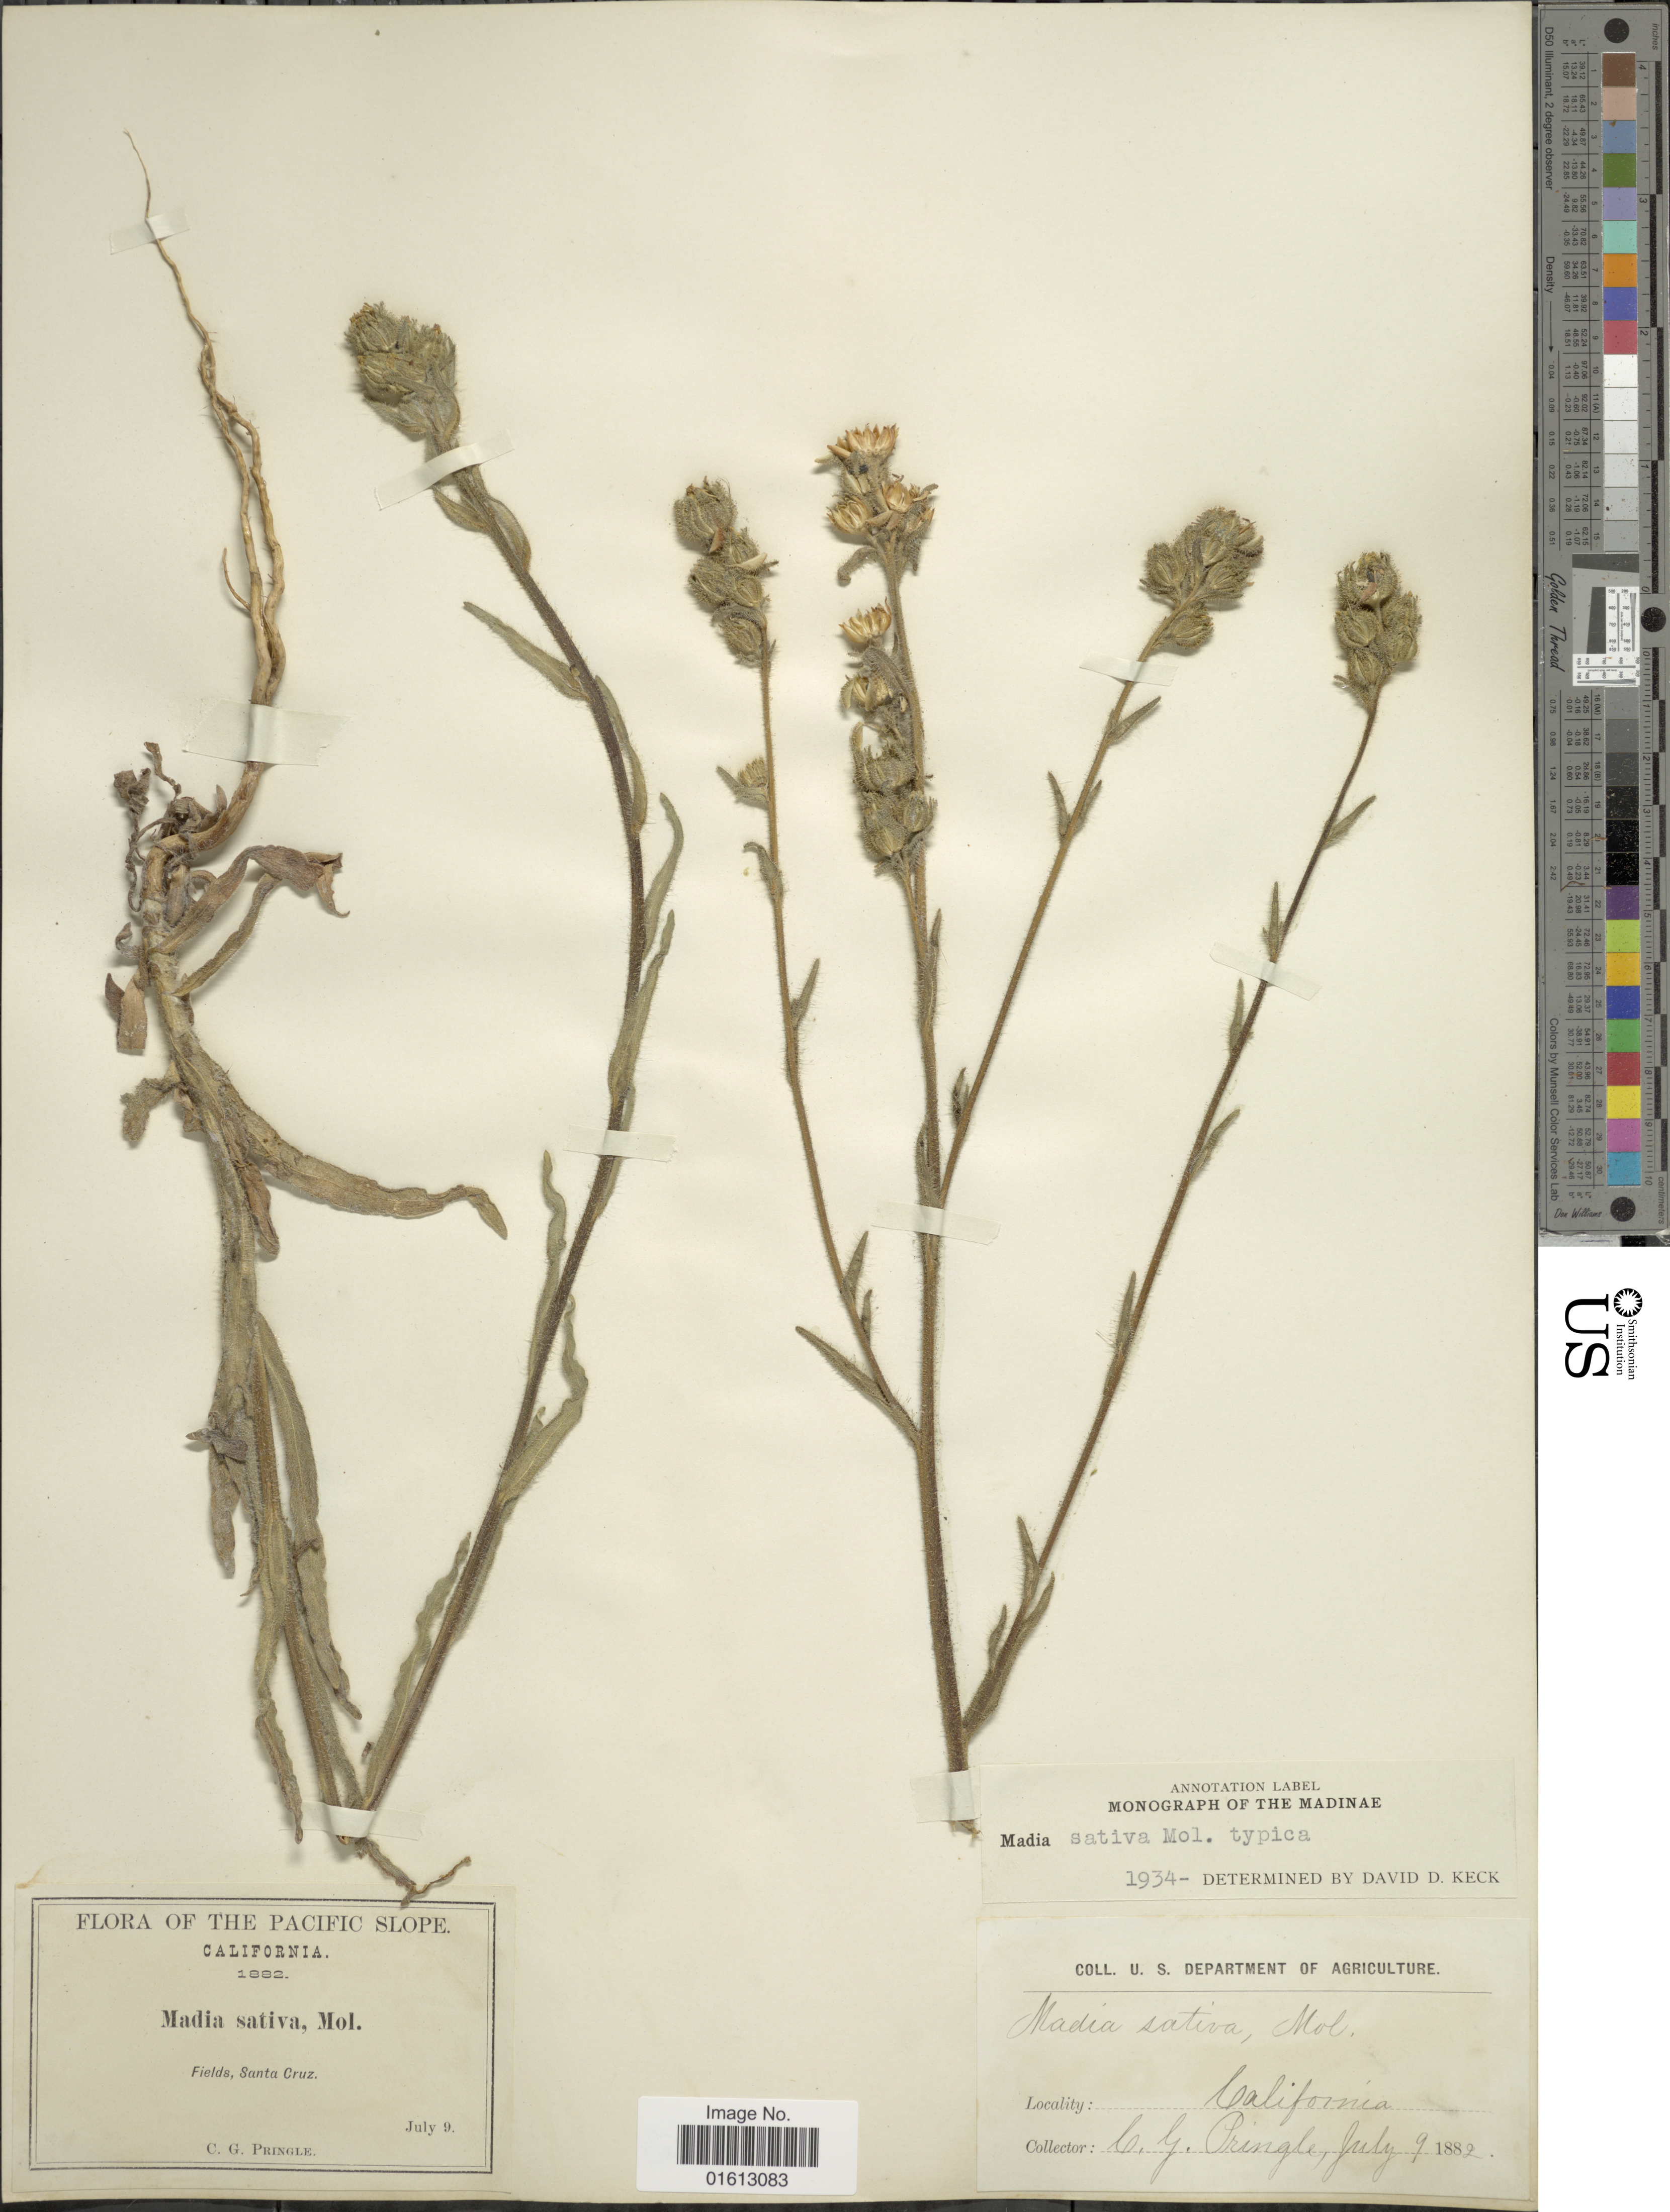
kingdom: Plantae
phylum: Tracheophyta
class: Magnoliopsida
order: Asterales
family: Asteraceae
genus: Madia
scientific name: Madia sativa subsp. sativa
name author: Molina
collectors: C. G. Pringle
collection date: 1882-07-09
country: United States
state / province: California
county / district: Santa Cruz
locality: California, The Pacific Slope, Fields, Santa Cruz.